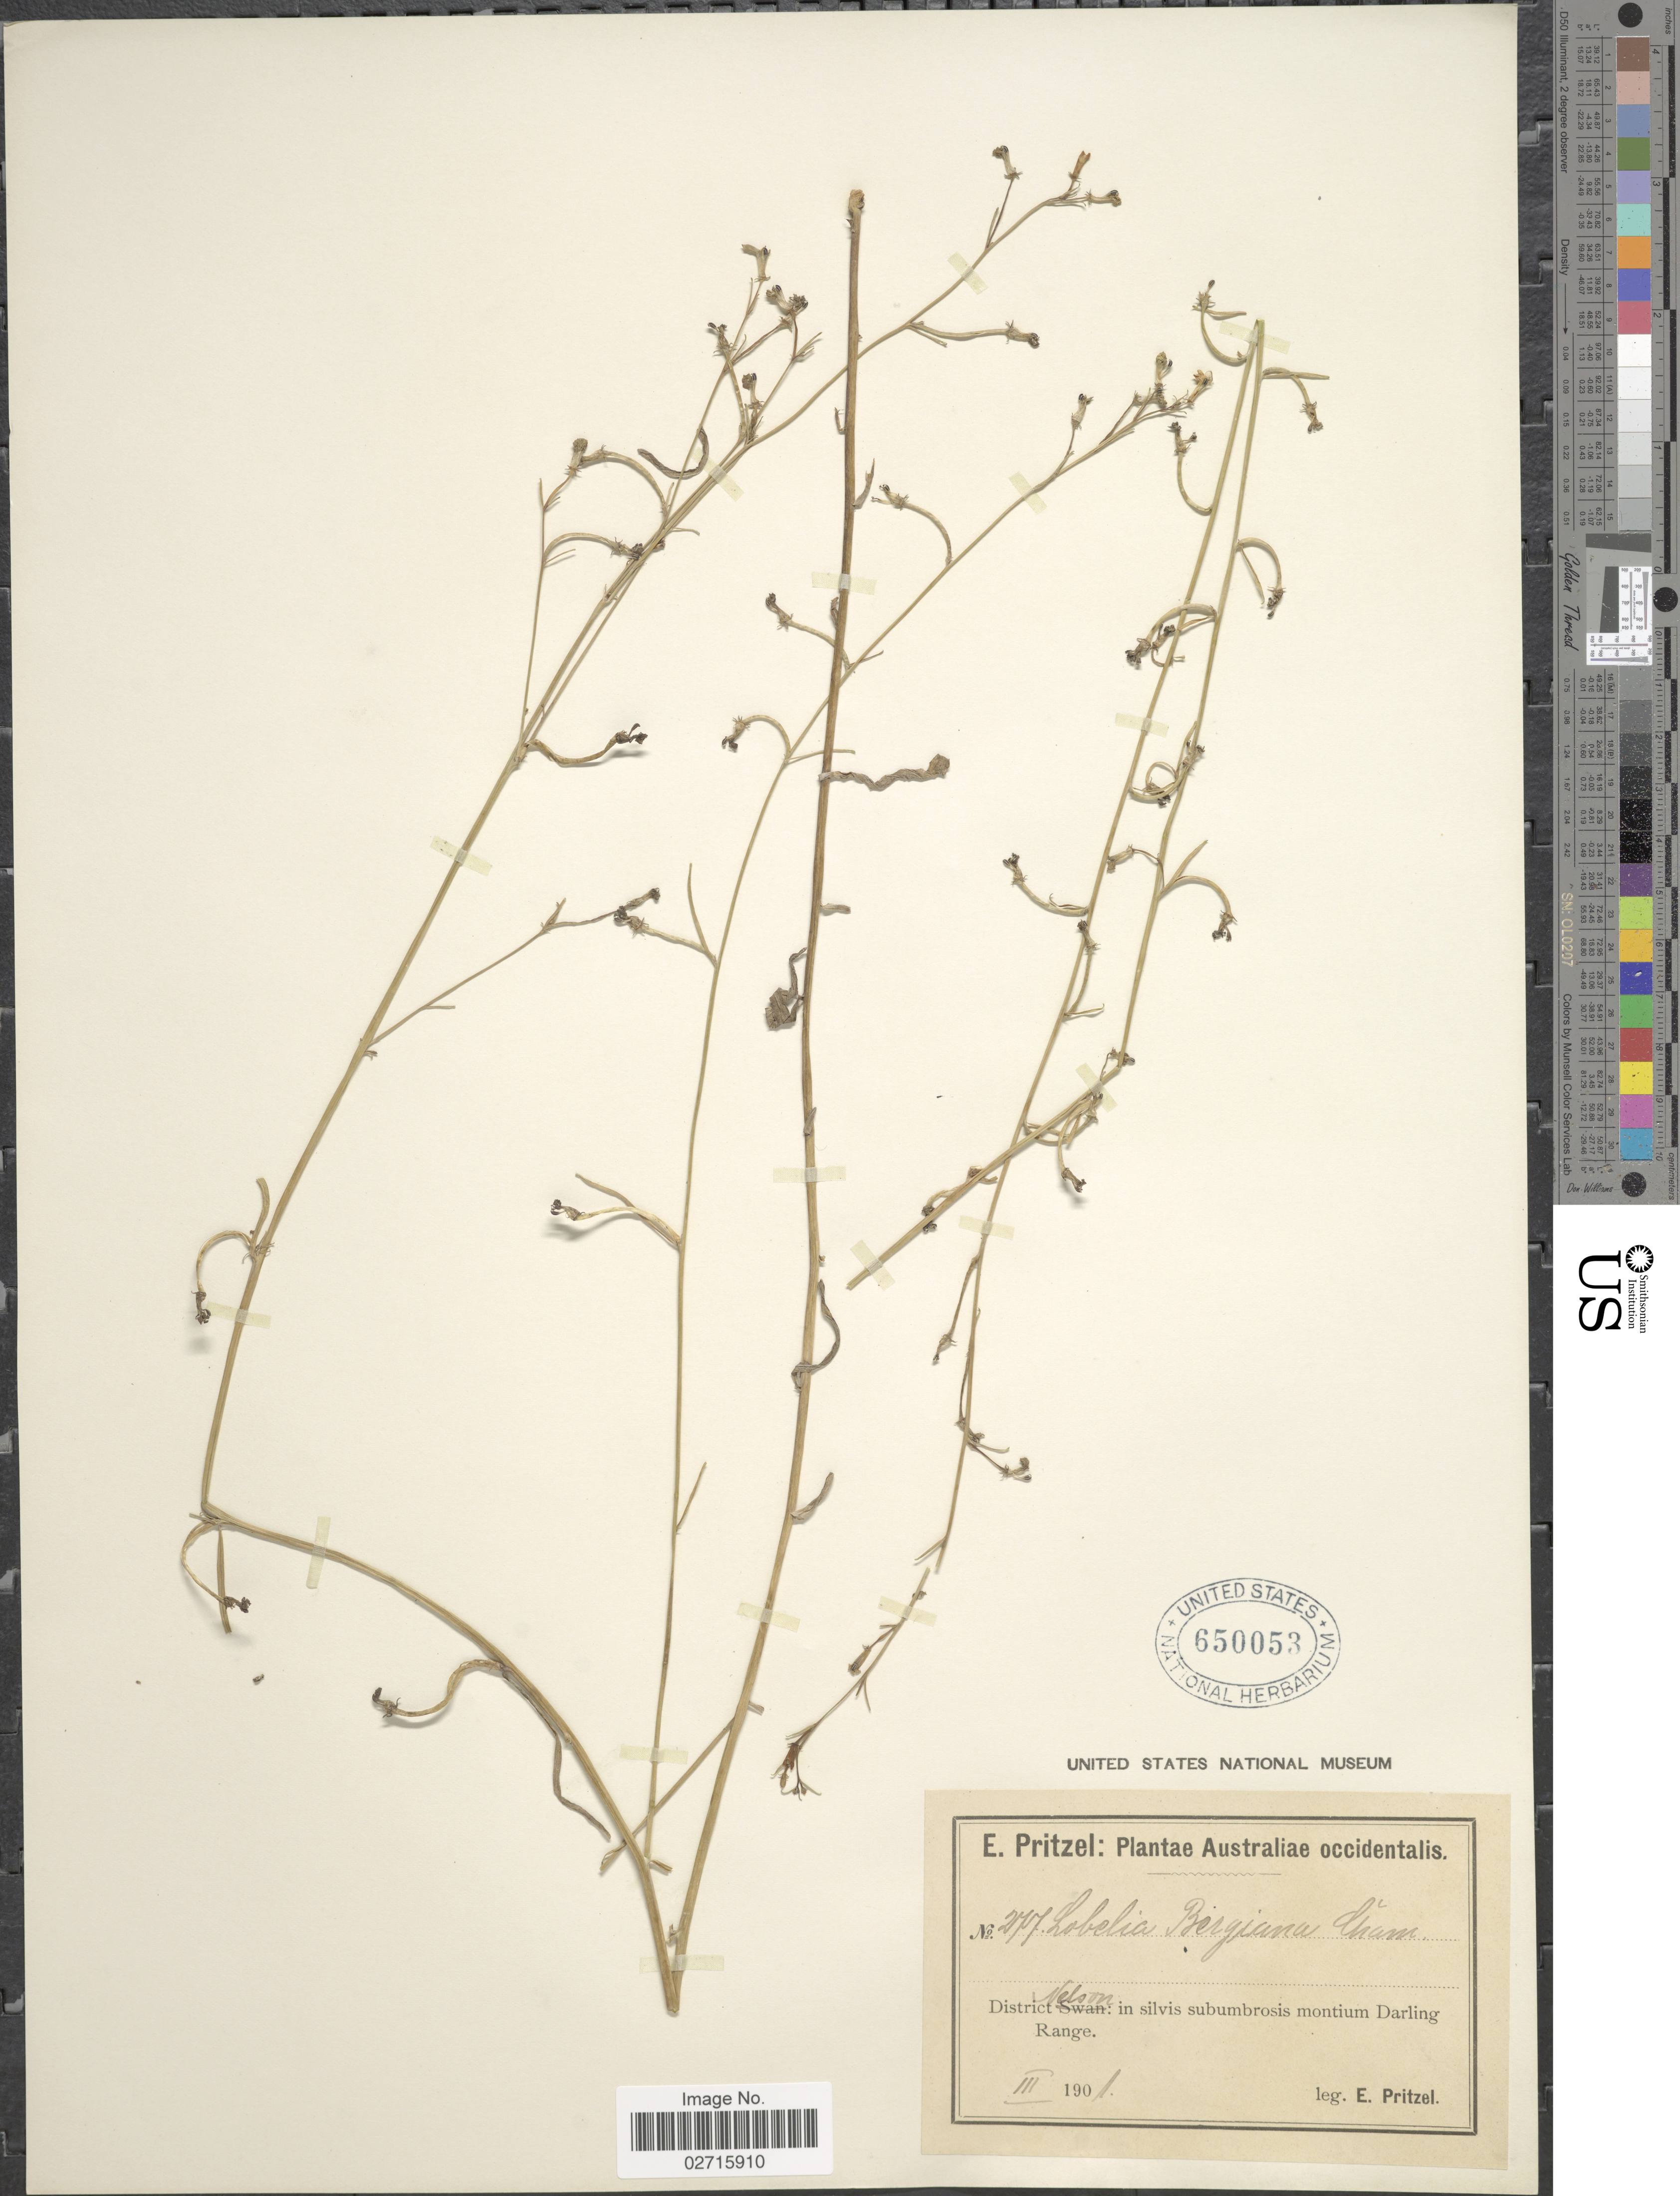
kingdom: Plantae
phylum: Tracheophyta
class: Magnoliopsida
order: Asterales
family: Campanulaceae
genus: Lobelia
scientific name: Lobelia bergiana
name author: Cham.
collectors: E. G. Pritzel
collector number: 277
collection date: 1901-03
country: Australia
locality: Asutraliae occidentalis, District Nelson: in silvis subumbrosis montium Darling Range.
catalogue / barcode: US 650053